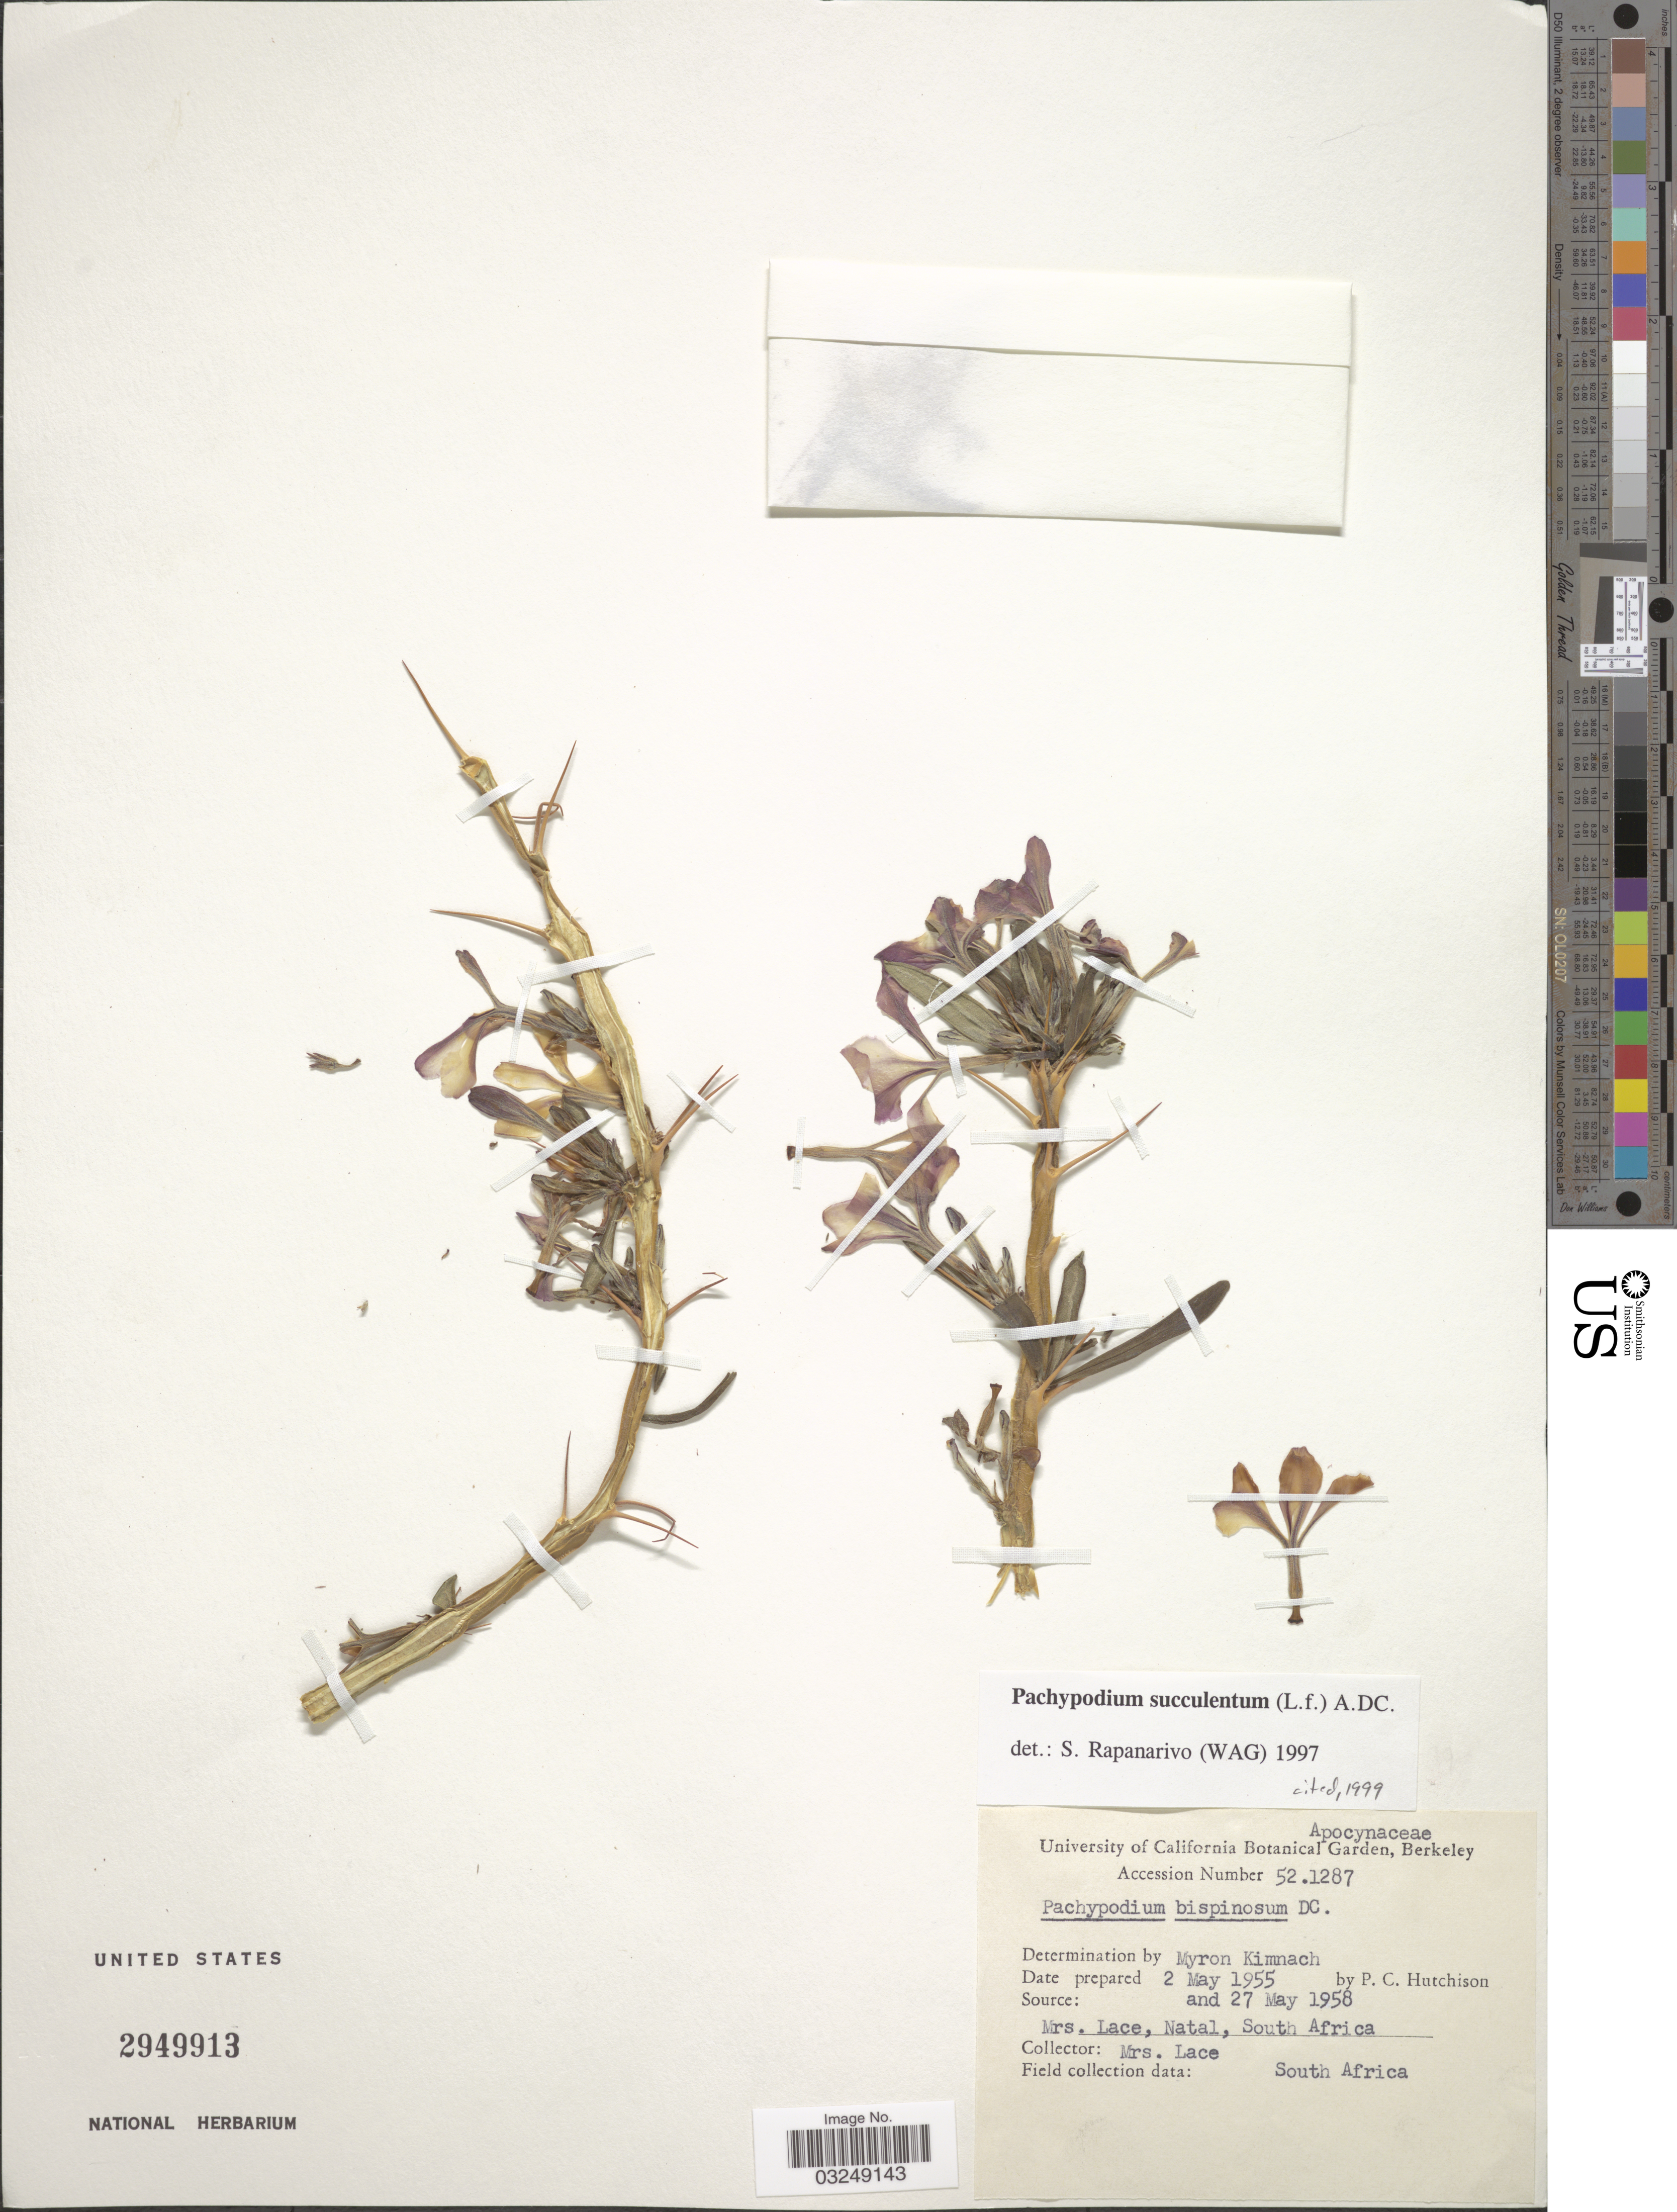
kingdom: Plantae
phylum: Tracheophyta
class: Magnoliopsida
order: Gentianales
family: Apocynaceae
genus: Pachypodium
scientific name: Pachypodium succulentum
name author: (L. f.) Sweet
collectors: P. C. Hutchison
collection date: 1955-05-02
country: United States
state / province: California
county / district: Alameda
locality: University of California Botanical Garden, Berkeley.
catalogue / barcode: US 2949913